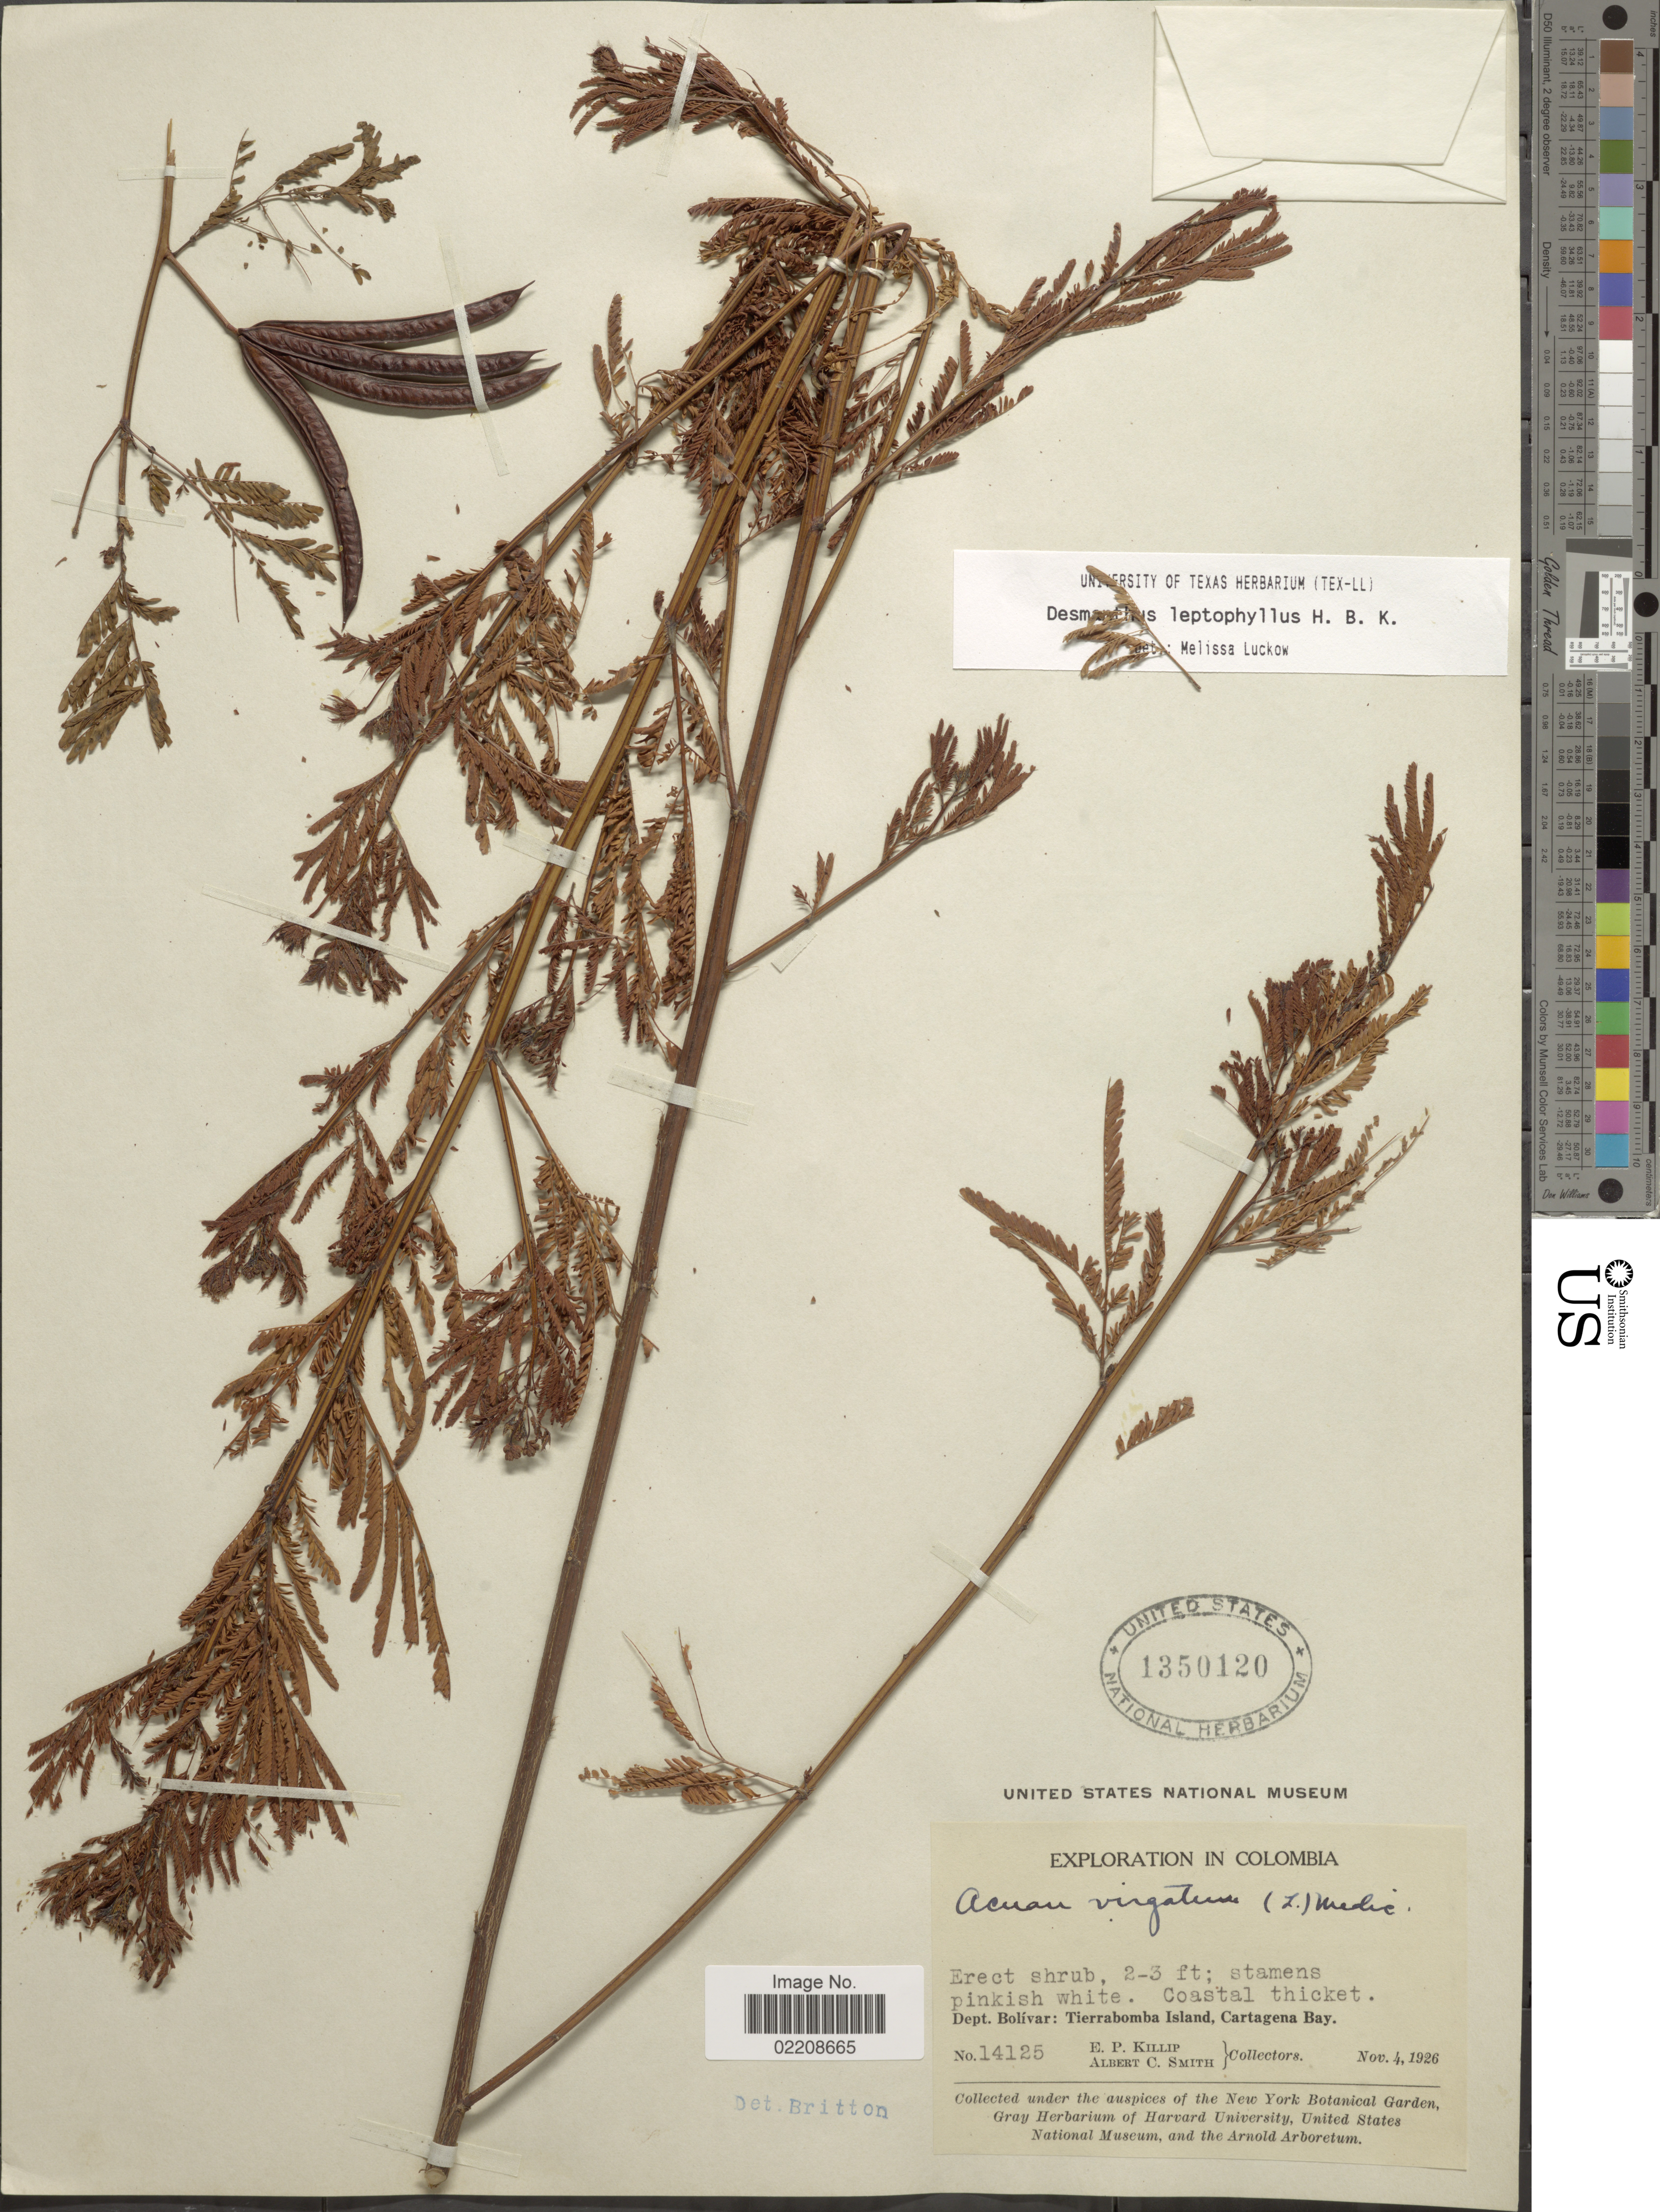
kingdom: Plantae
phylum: Tracheophyta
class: Magnoliopsida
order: Fabales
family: Fabaceae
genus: Desmanthus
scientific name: Desmanthus leptophyllus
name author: Kunth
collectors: E. P. Killip & A. C. Smith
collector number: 14125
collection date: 1926-11-04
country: Colombia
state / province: Bolívar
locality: Dept. Bolívar: Tierrabomba Island, Cartagena Bay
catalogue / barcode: US 1350120